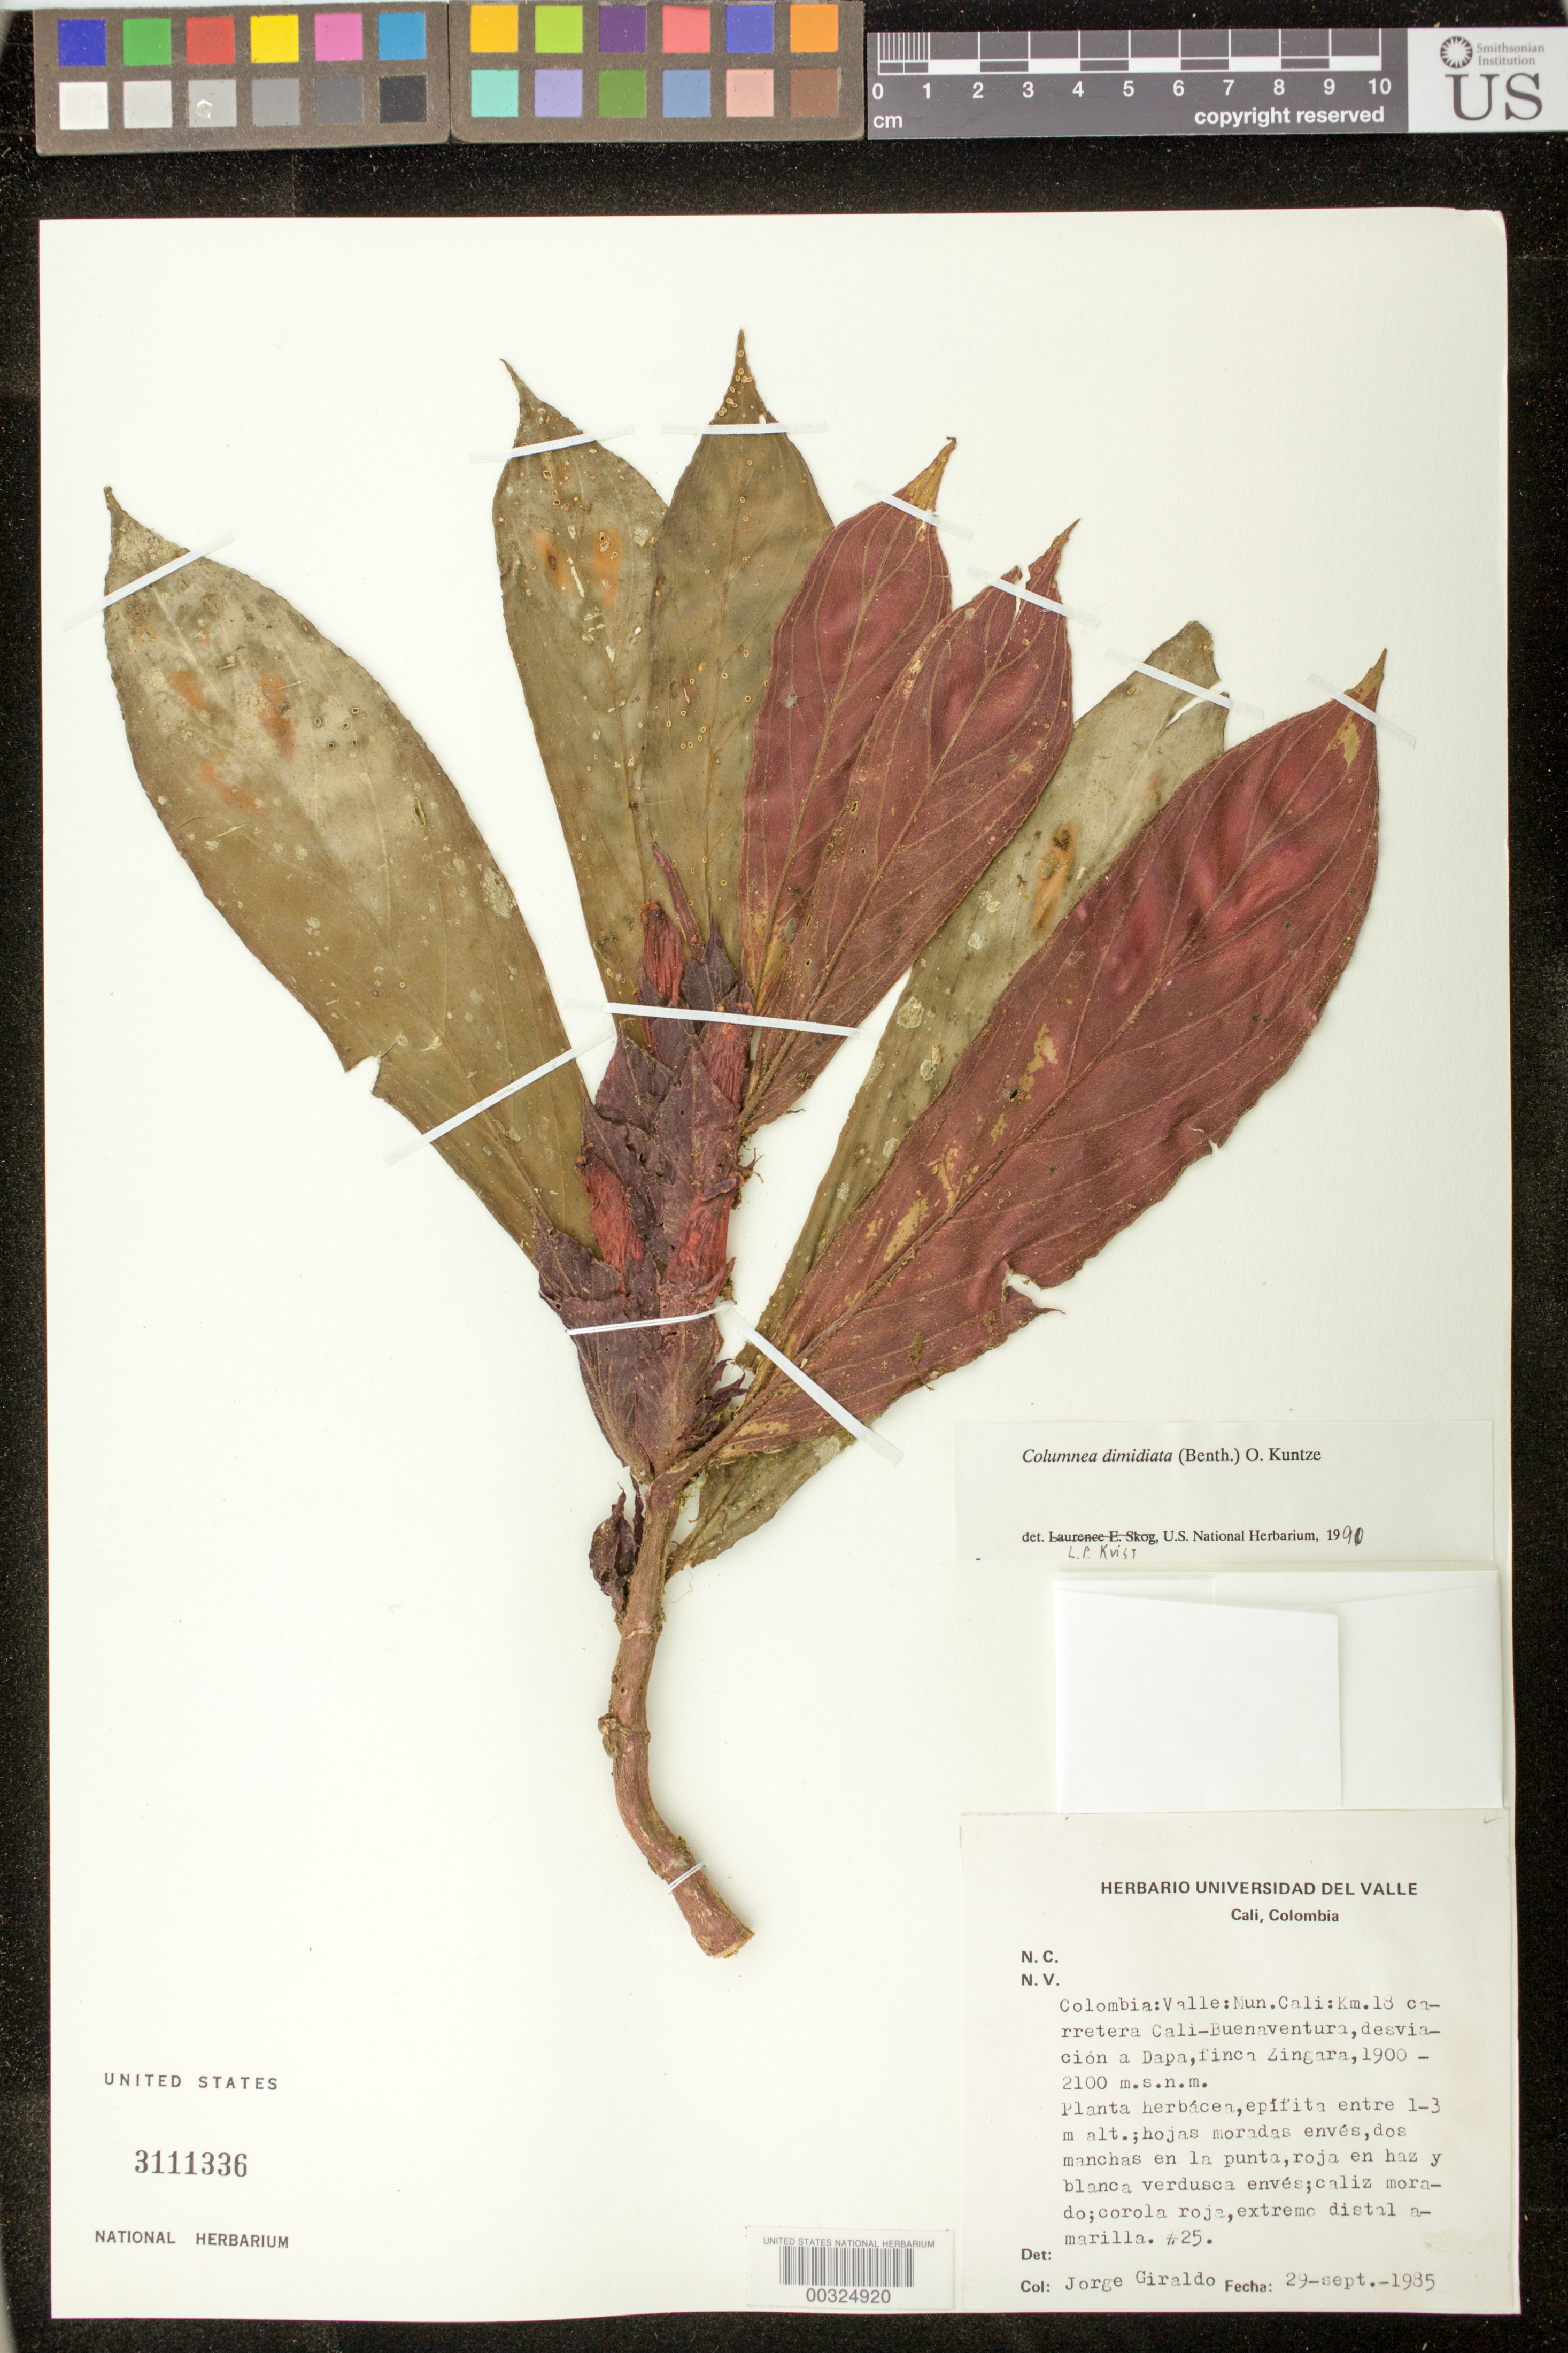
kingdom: Plantae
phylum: Tracheophyta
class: Magnoliopsida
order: Lamiales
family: Gesneriaceae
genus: Columnea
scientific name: Columnea dimidiata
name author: (Benth.) Kuntze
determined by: Clark, J. L., (SEL), The Marie Selby Botanical Garden (UNITED STATES)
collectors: J. Giraldo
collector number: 25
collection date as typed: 29 Sep 1985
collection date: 1985-09-29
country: Colombia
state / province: Valle del Cauca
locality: Mun. of Cali, km 18 Cali-Buenaventura highway, detour to Dapa, Finca Zingara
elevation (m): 1900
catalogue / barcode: US 3111336